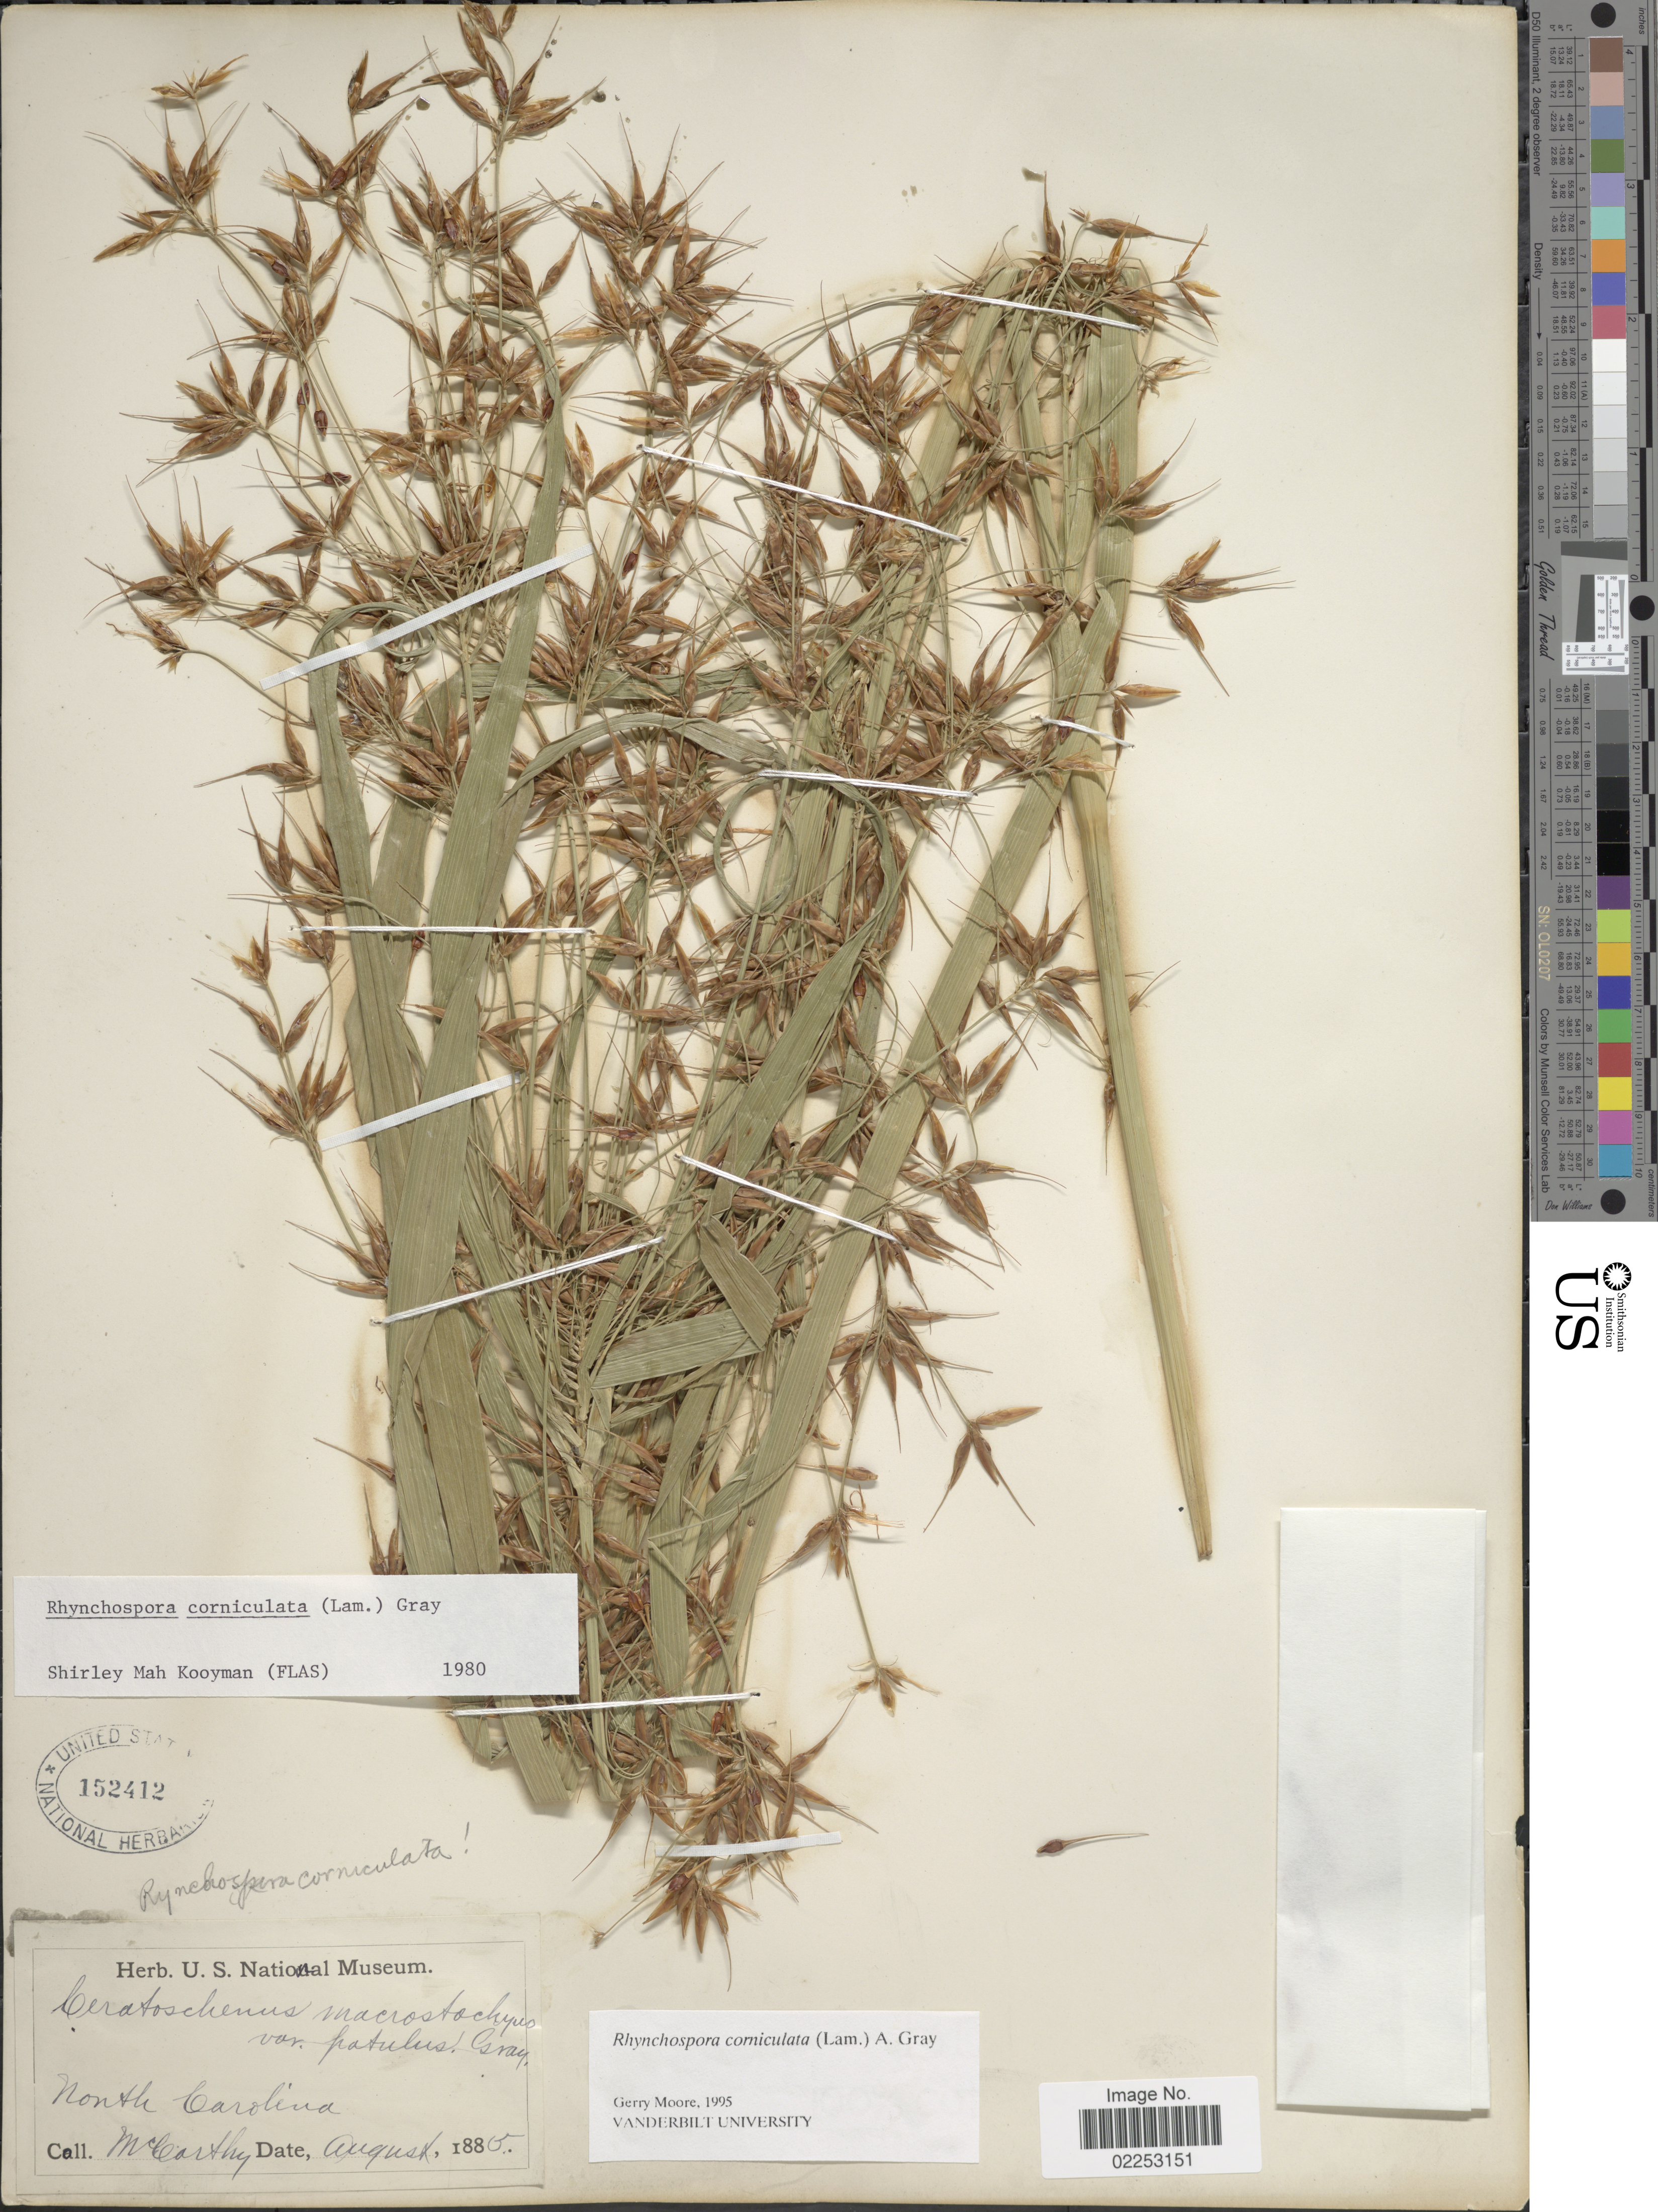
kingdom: Plantae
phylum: Tracheophyta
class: Liliopsida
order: Poales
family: Cyperaceae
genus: Rhynchospora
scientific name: Rhynchospora corniculata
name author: (Lam.) A. Gray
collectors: -- McCarthy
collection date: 1885-08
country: United States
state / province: North Carolina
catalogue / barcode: US 152412